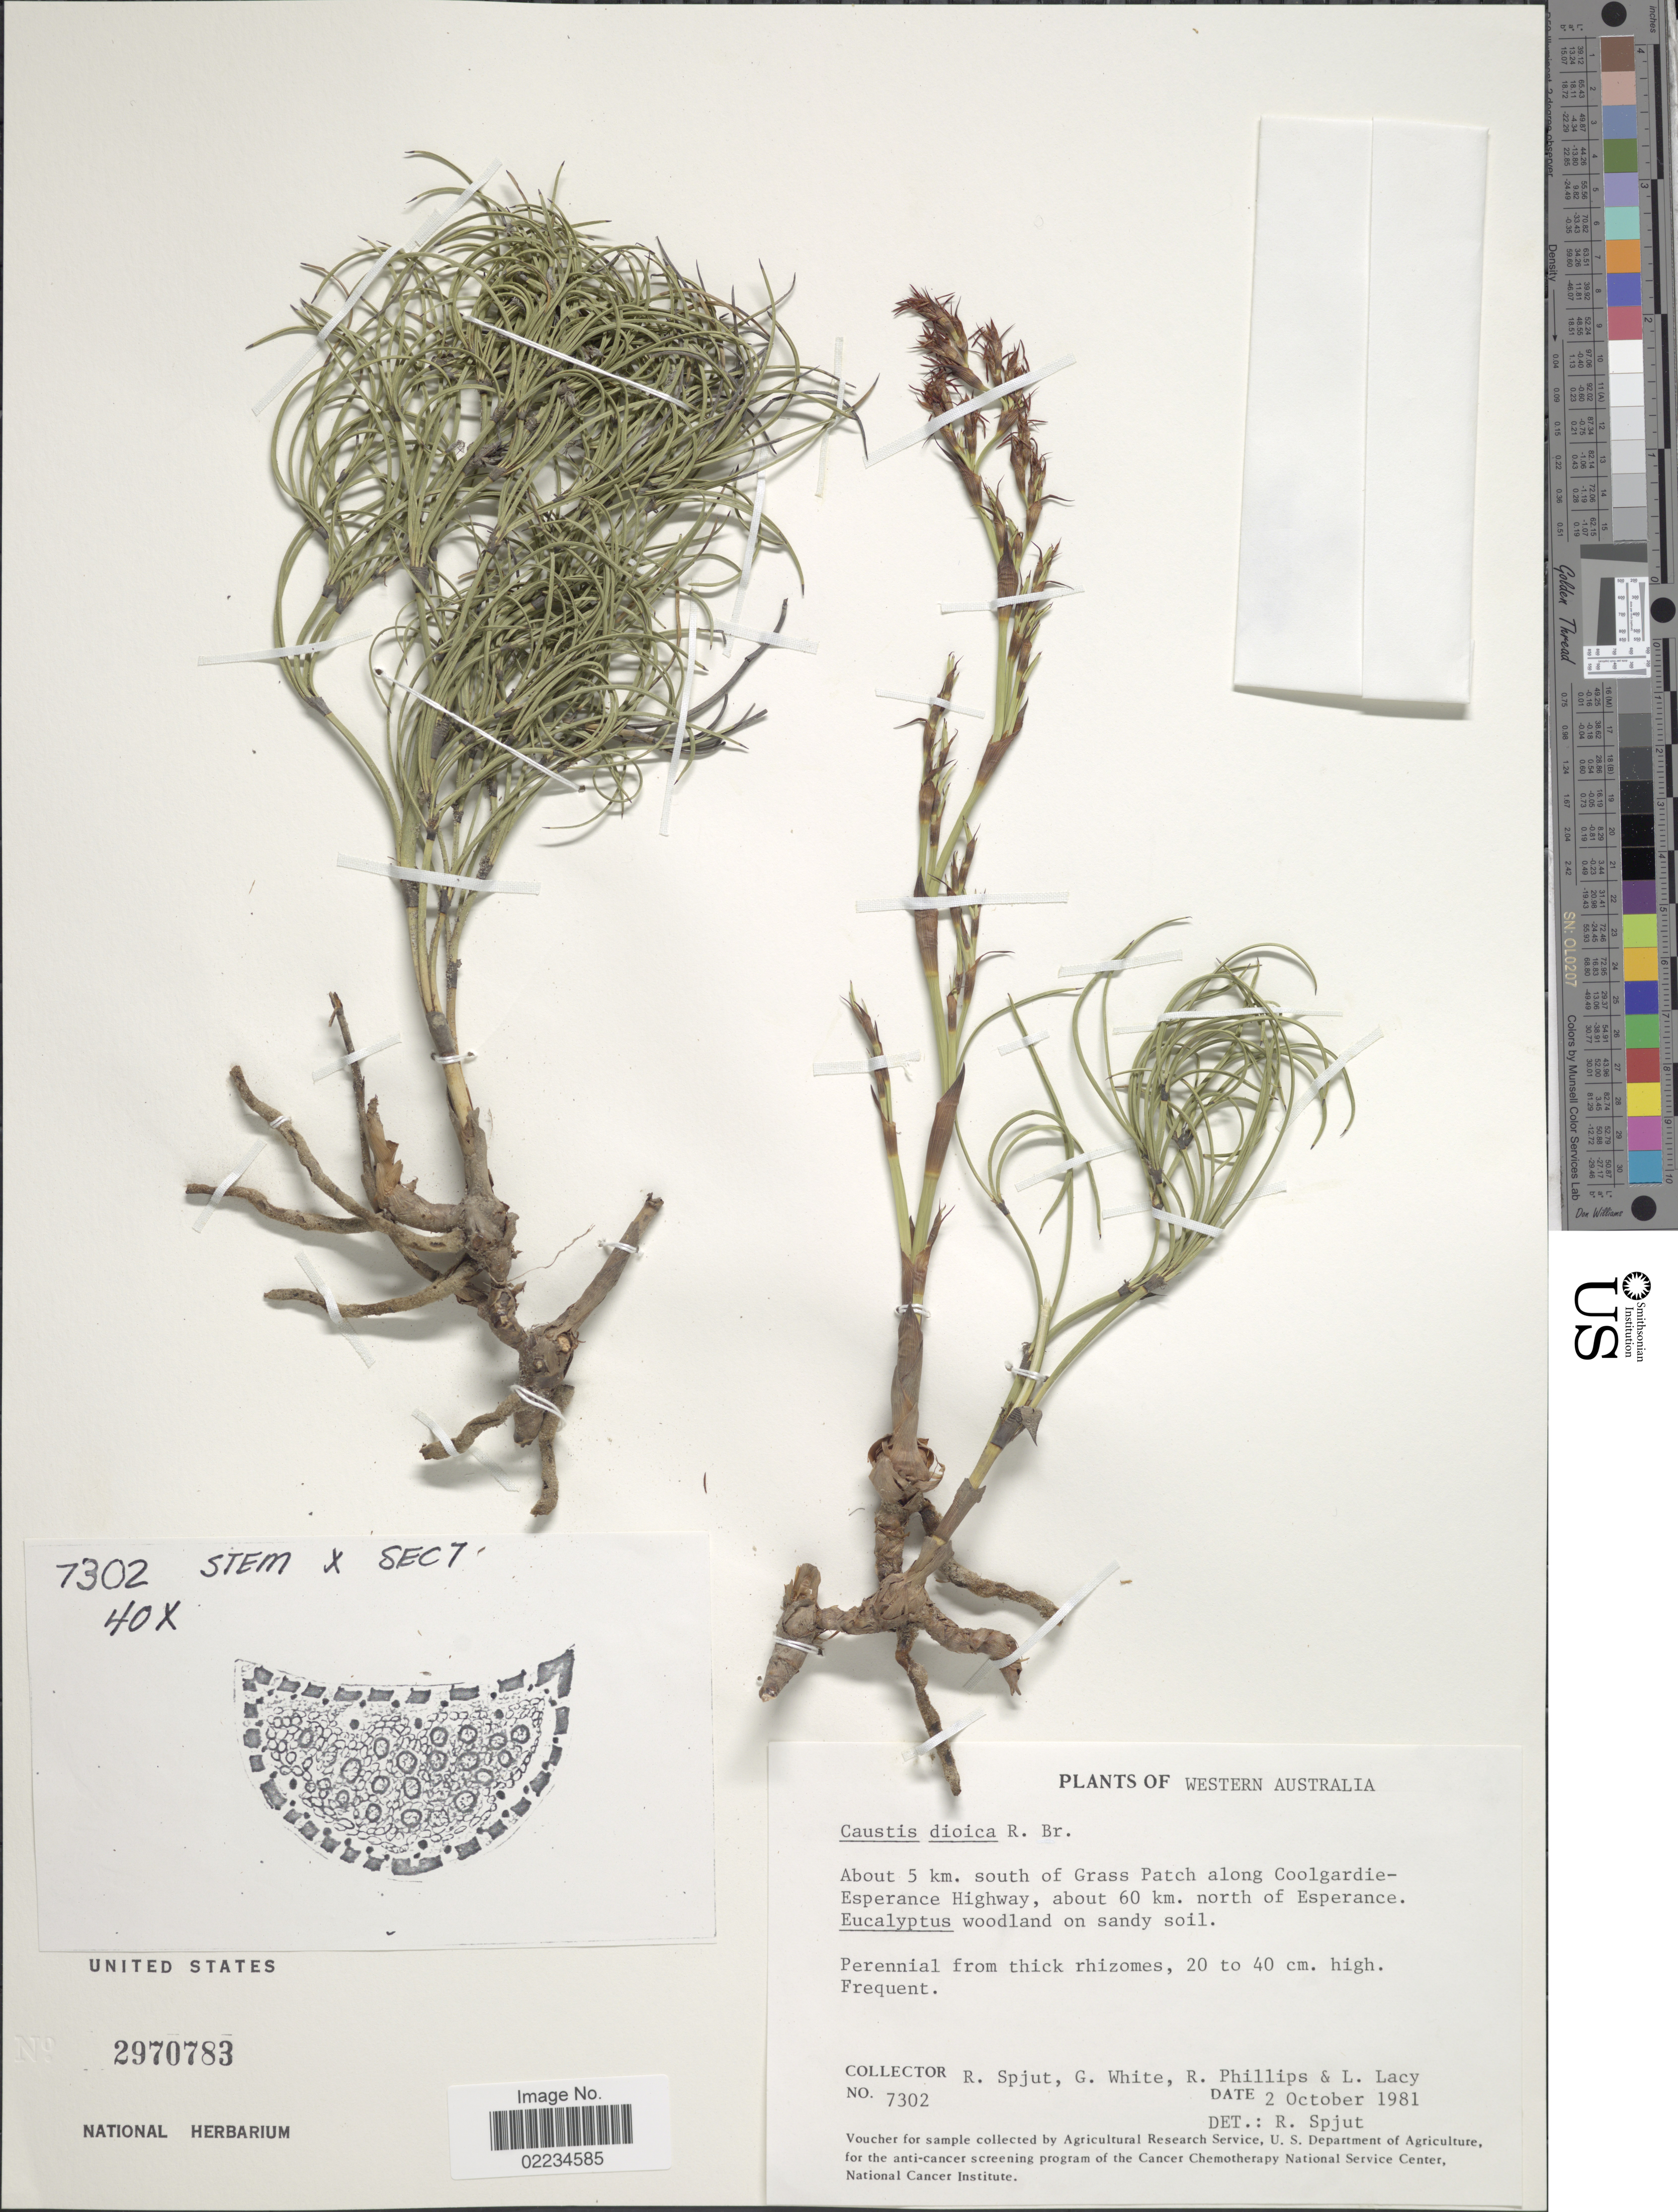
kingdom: Plantae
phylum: Tracheophyta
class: Liliopsida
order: Poales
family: Cyperaceae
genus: Caustis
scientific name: Caustis dioica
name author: R. Br.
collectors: R. Spjut, G. White, R. Phillips & L. Lacy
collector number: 7302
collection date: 1981-10-02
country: Australia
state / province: Western Australia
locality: About 5 km south of Grass Patch along Coolgardie-Esperance Highway, about 60 km north of Esperance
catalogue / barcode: US 2970783